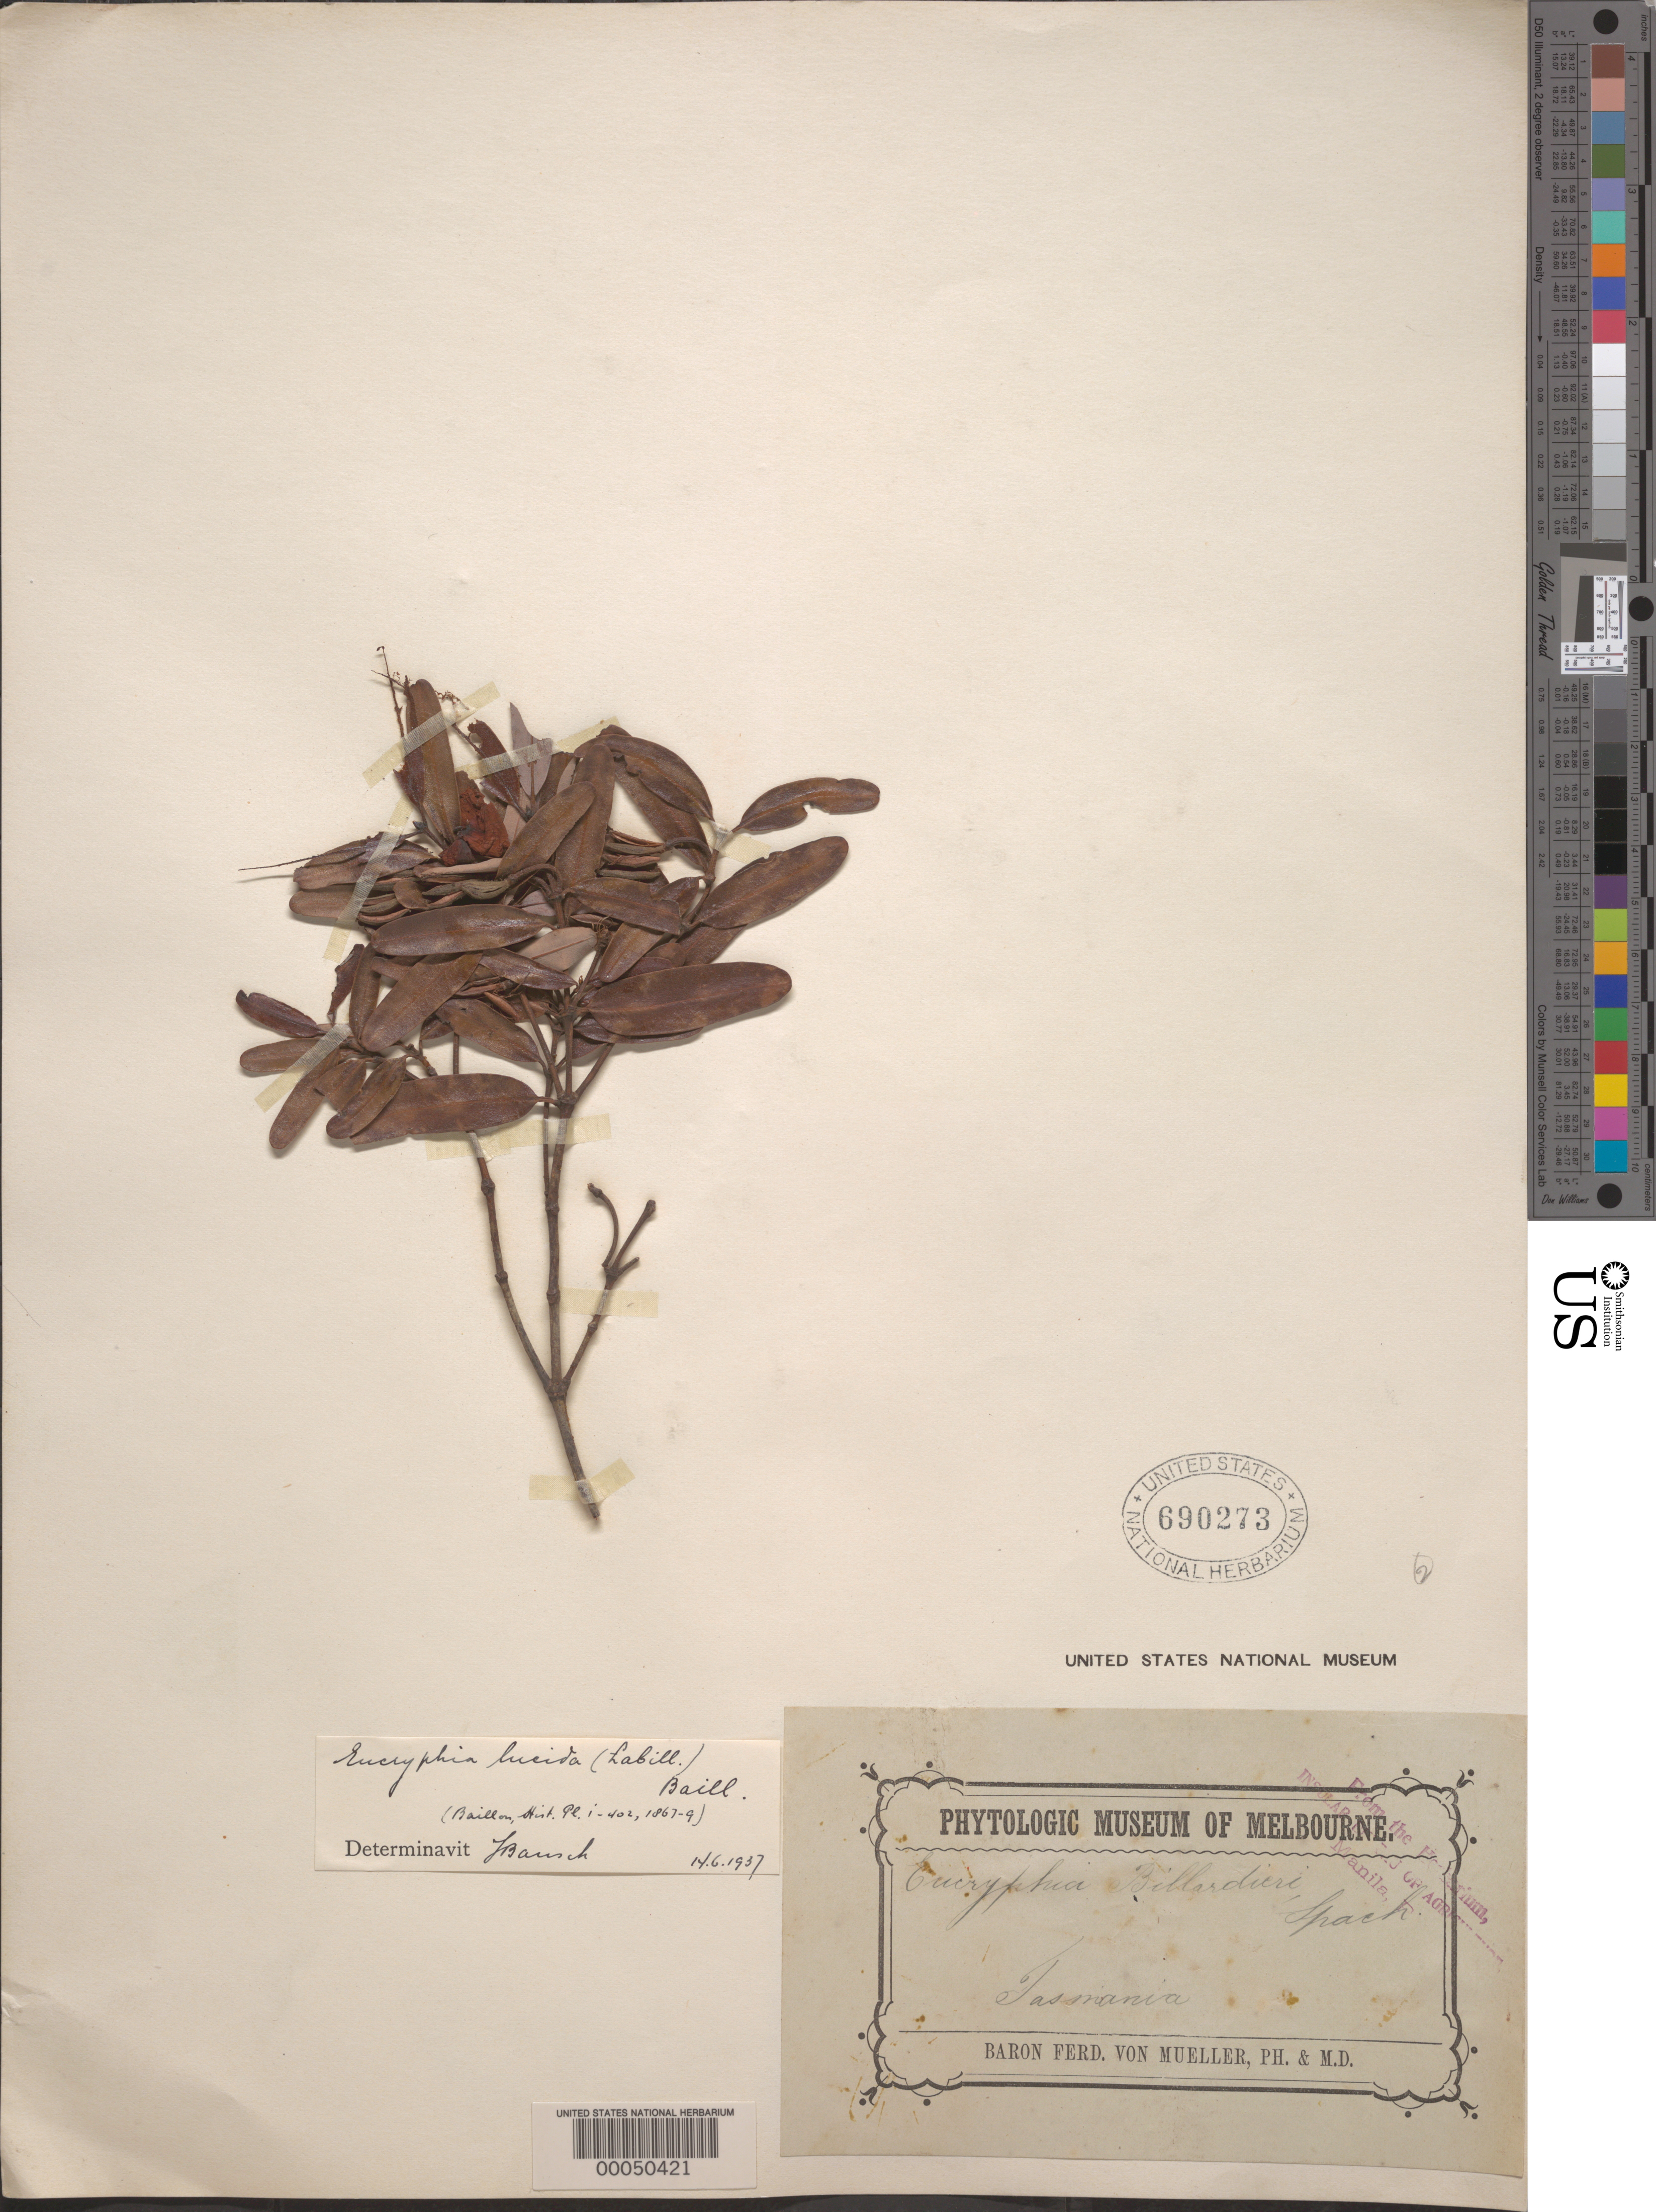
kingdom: Plantae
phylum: Tracheophyta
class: Magnoliopsida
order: Oxalidales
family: Cunoniaceae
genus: Eucryphia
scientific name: Eucryphia lucida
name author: (Labill.) Baill.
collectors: F. Mueller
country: Australia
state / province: Tasmania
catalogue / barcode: US 690273